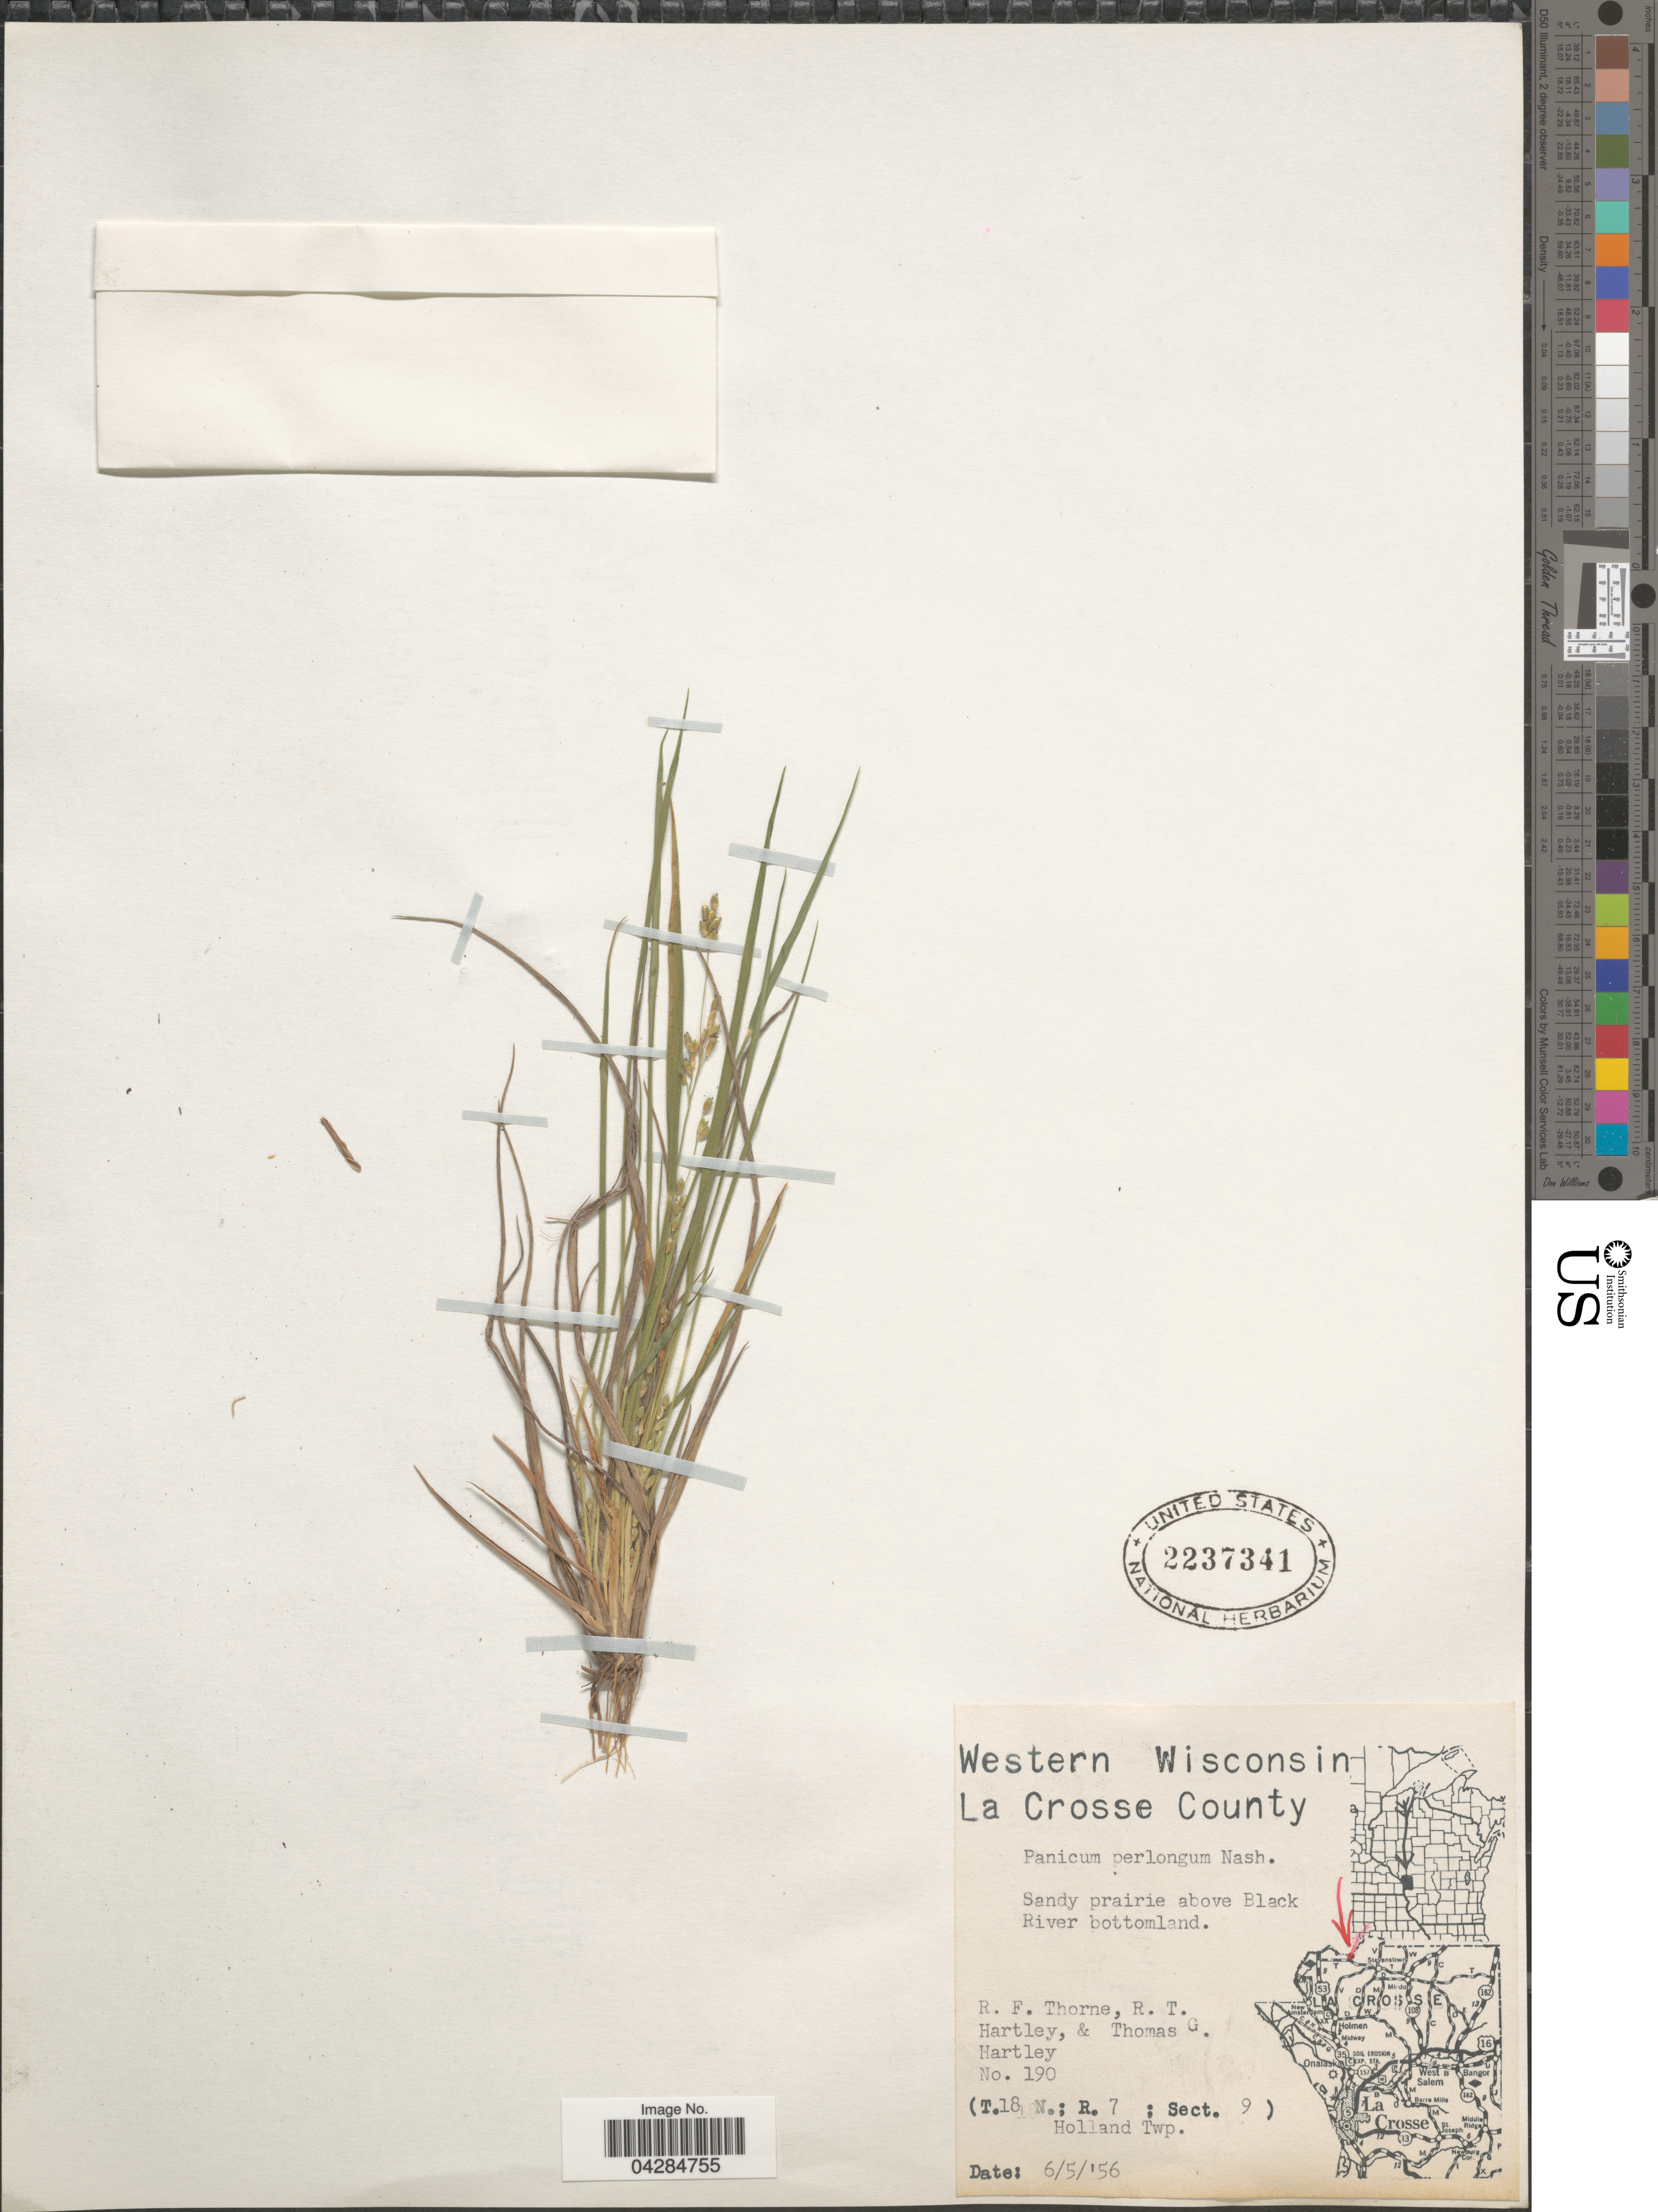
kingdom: Plantae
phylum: Tracheophyta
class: Liliopsida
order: Poales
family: Poaceae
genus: Dichanthelium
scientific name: Dichanthelium perlongum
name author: (Nash) Freckmann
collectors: R. Throne, R. T. Hartley & T. G. Hartley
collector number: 190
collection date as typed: Transcribed d/m/y: 5/6/56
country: United States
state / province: Wisconsin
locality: Western Wisconsin. La Crosse County. Sandy prairie above Black River bottomland. (T.18 N.; R. 7; Sect. 9) Holland Twp.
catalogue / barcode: US 2237341